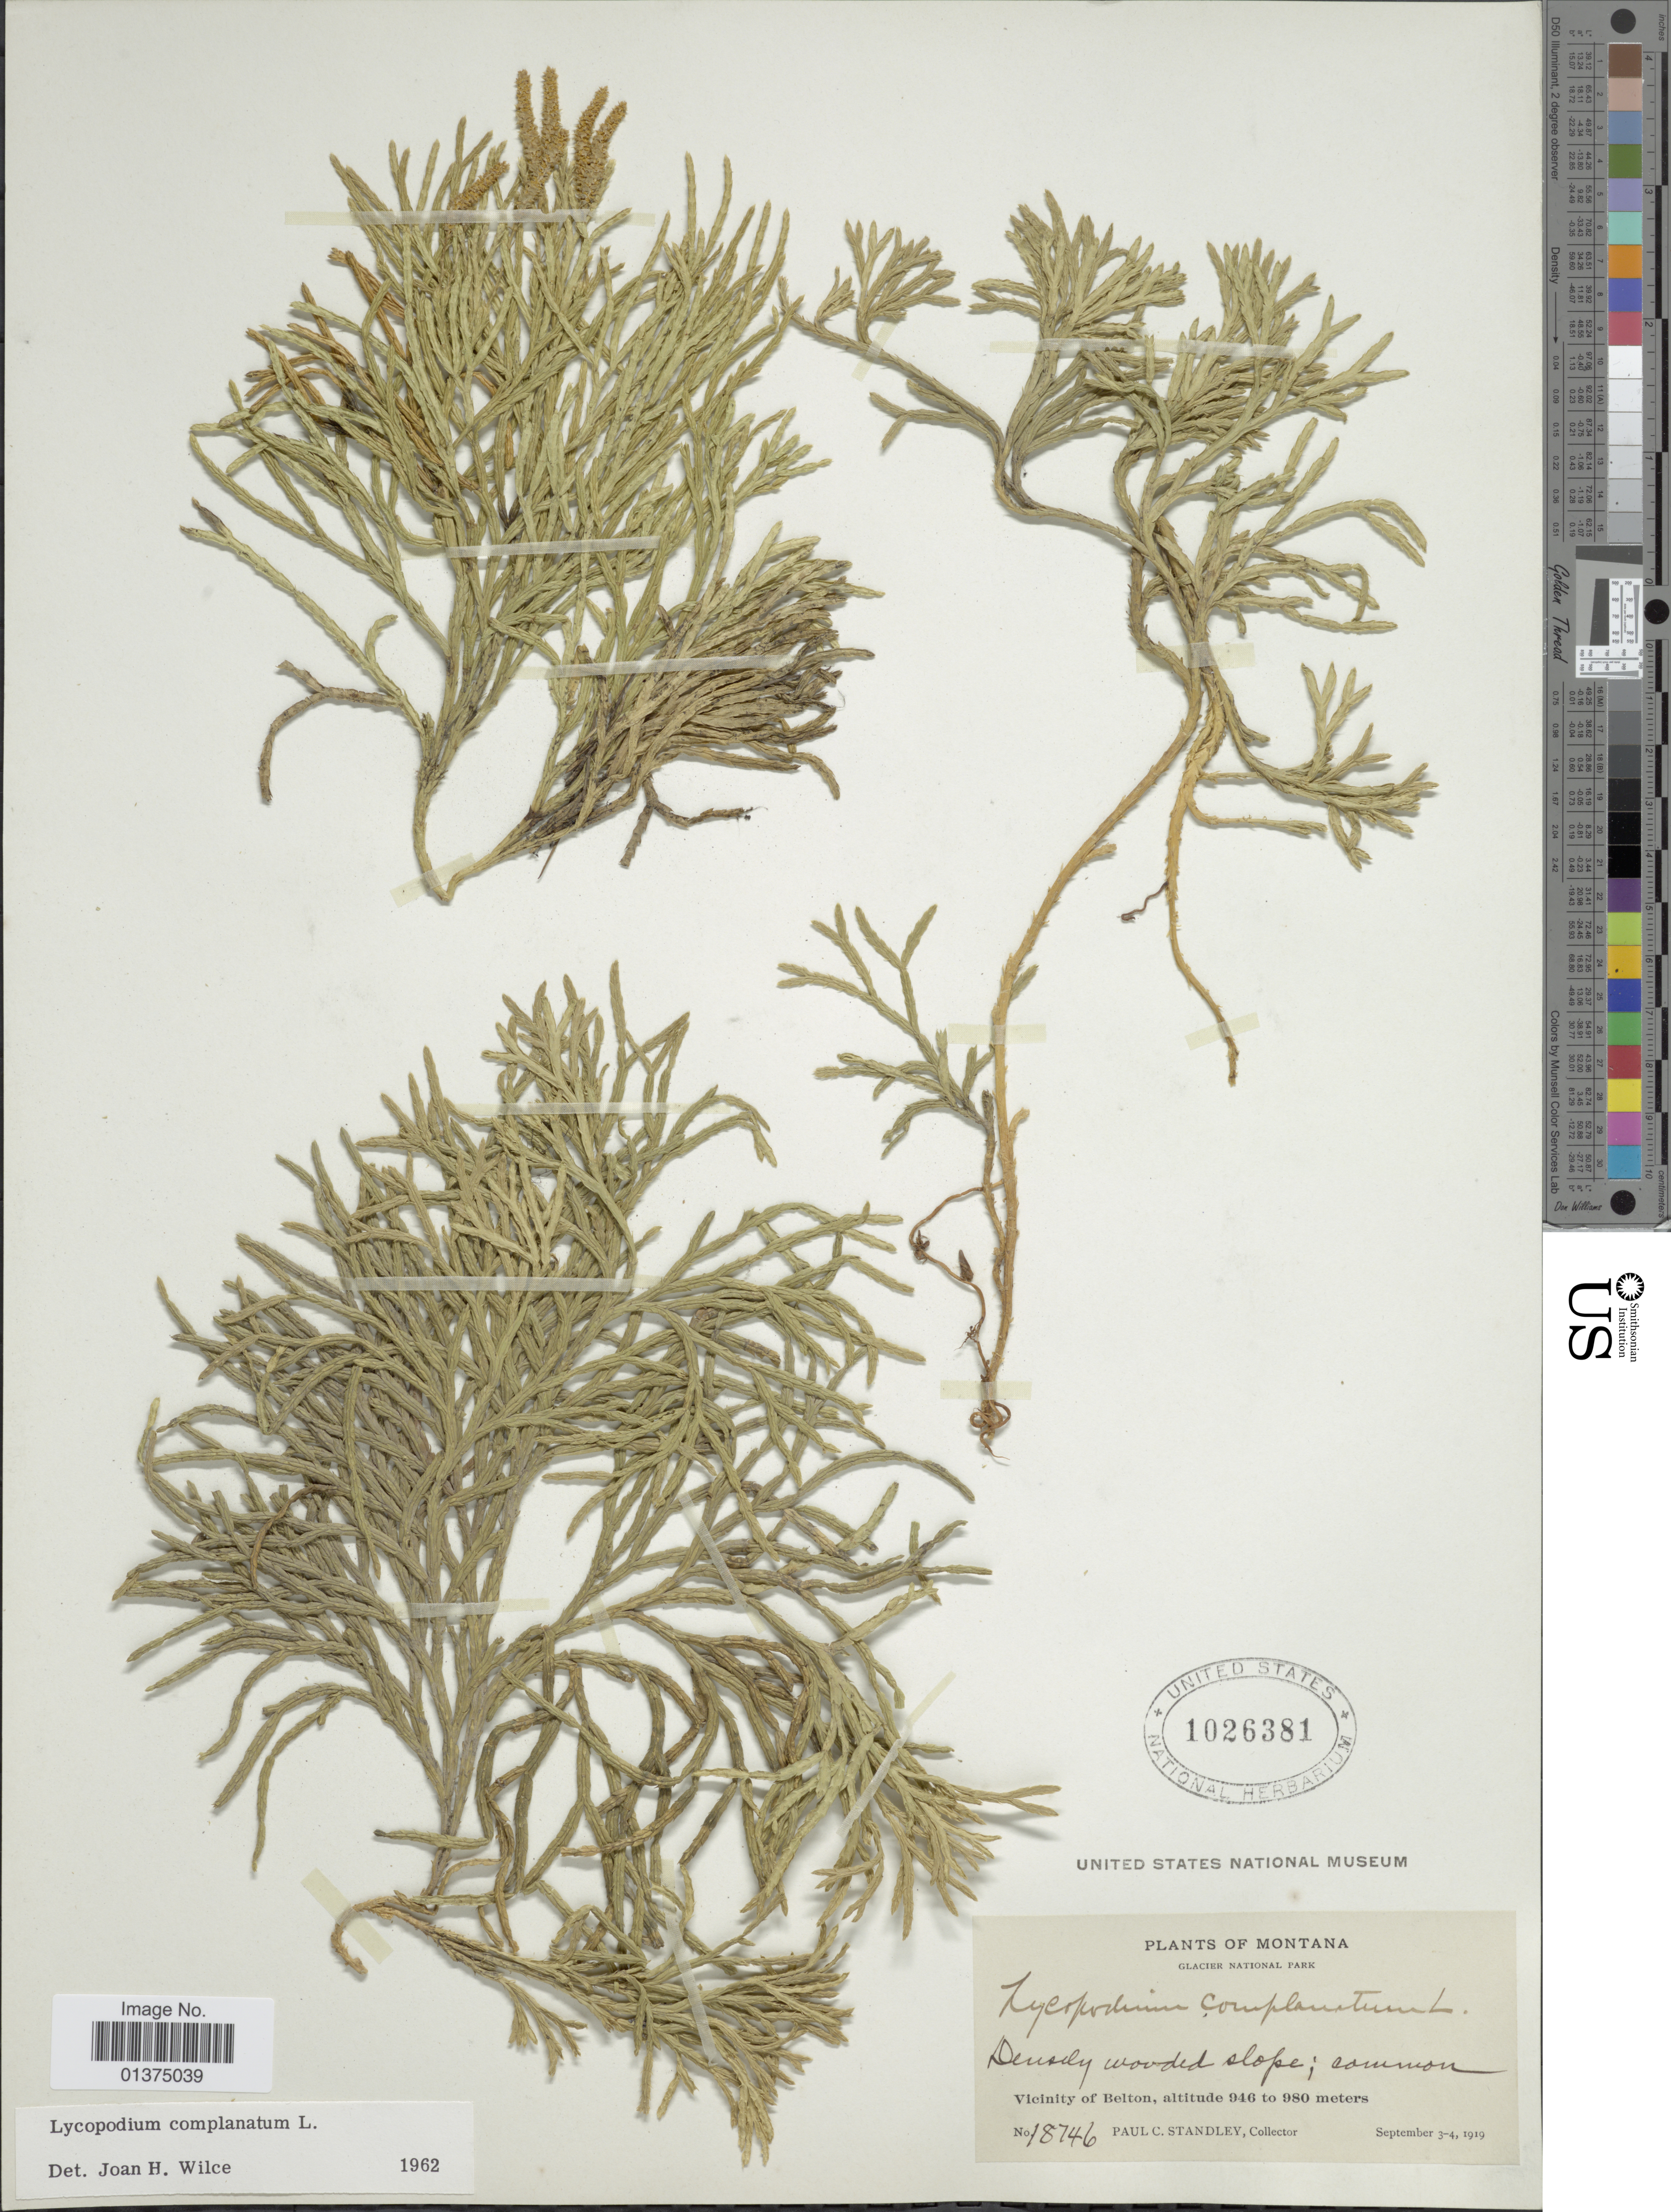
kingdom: Plantae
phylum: Tracheophyta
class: Lycopodiopsida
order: Lycopodiales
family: Lycopodiaceae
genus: Diphasiastrum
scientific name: Diphasiastrum complanatum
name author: (L.) Holub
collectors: P. C. Standley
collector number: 18746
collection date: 1919-09-03/1919-09-04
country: United States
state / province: Montana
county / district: Flathead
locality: Glacier National Park, Vicinity of Belton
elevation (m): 946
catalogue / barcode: US 1026381